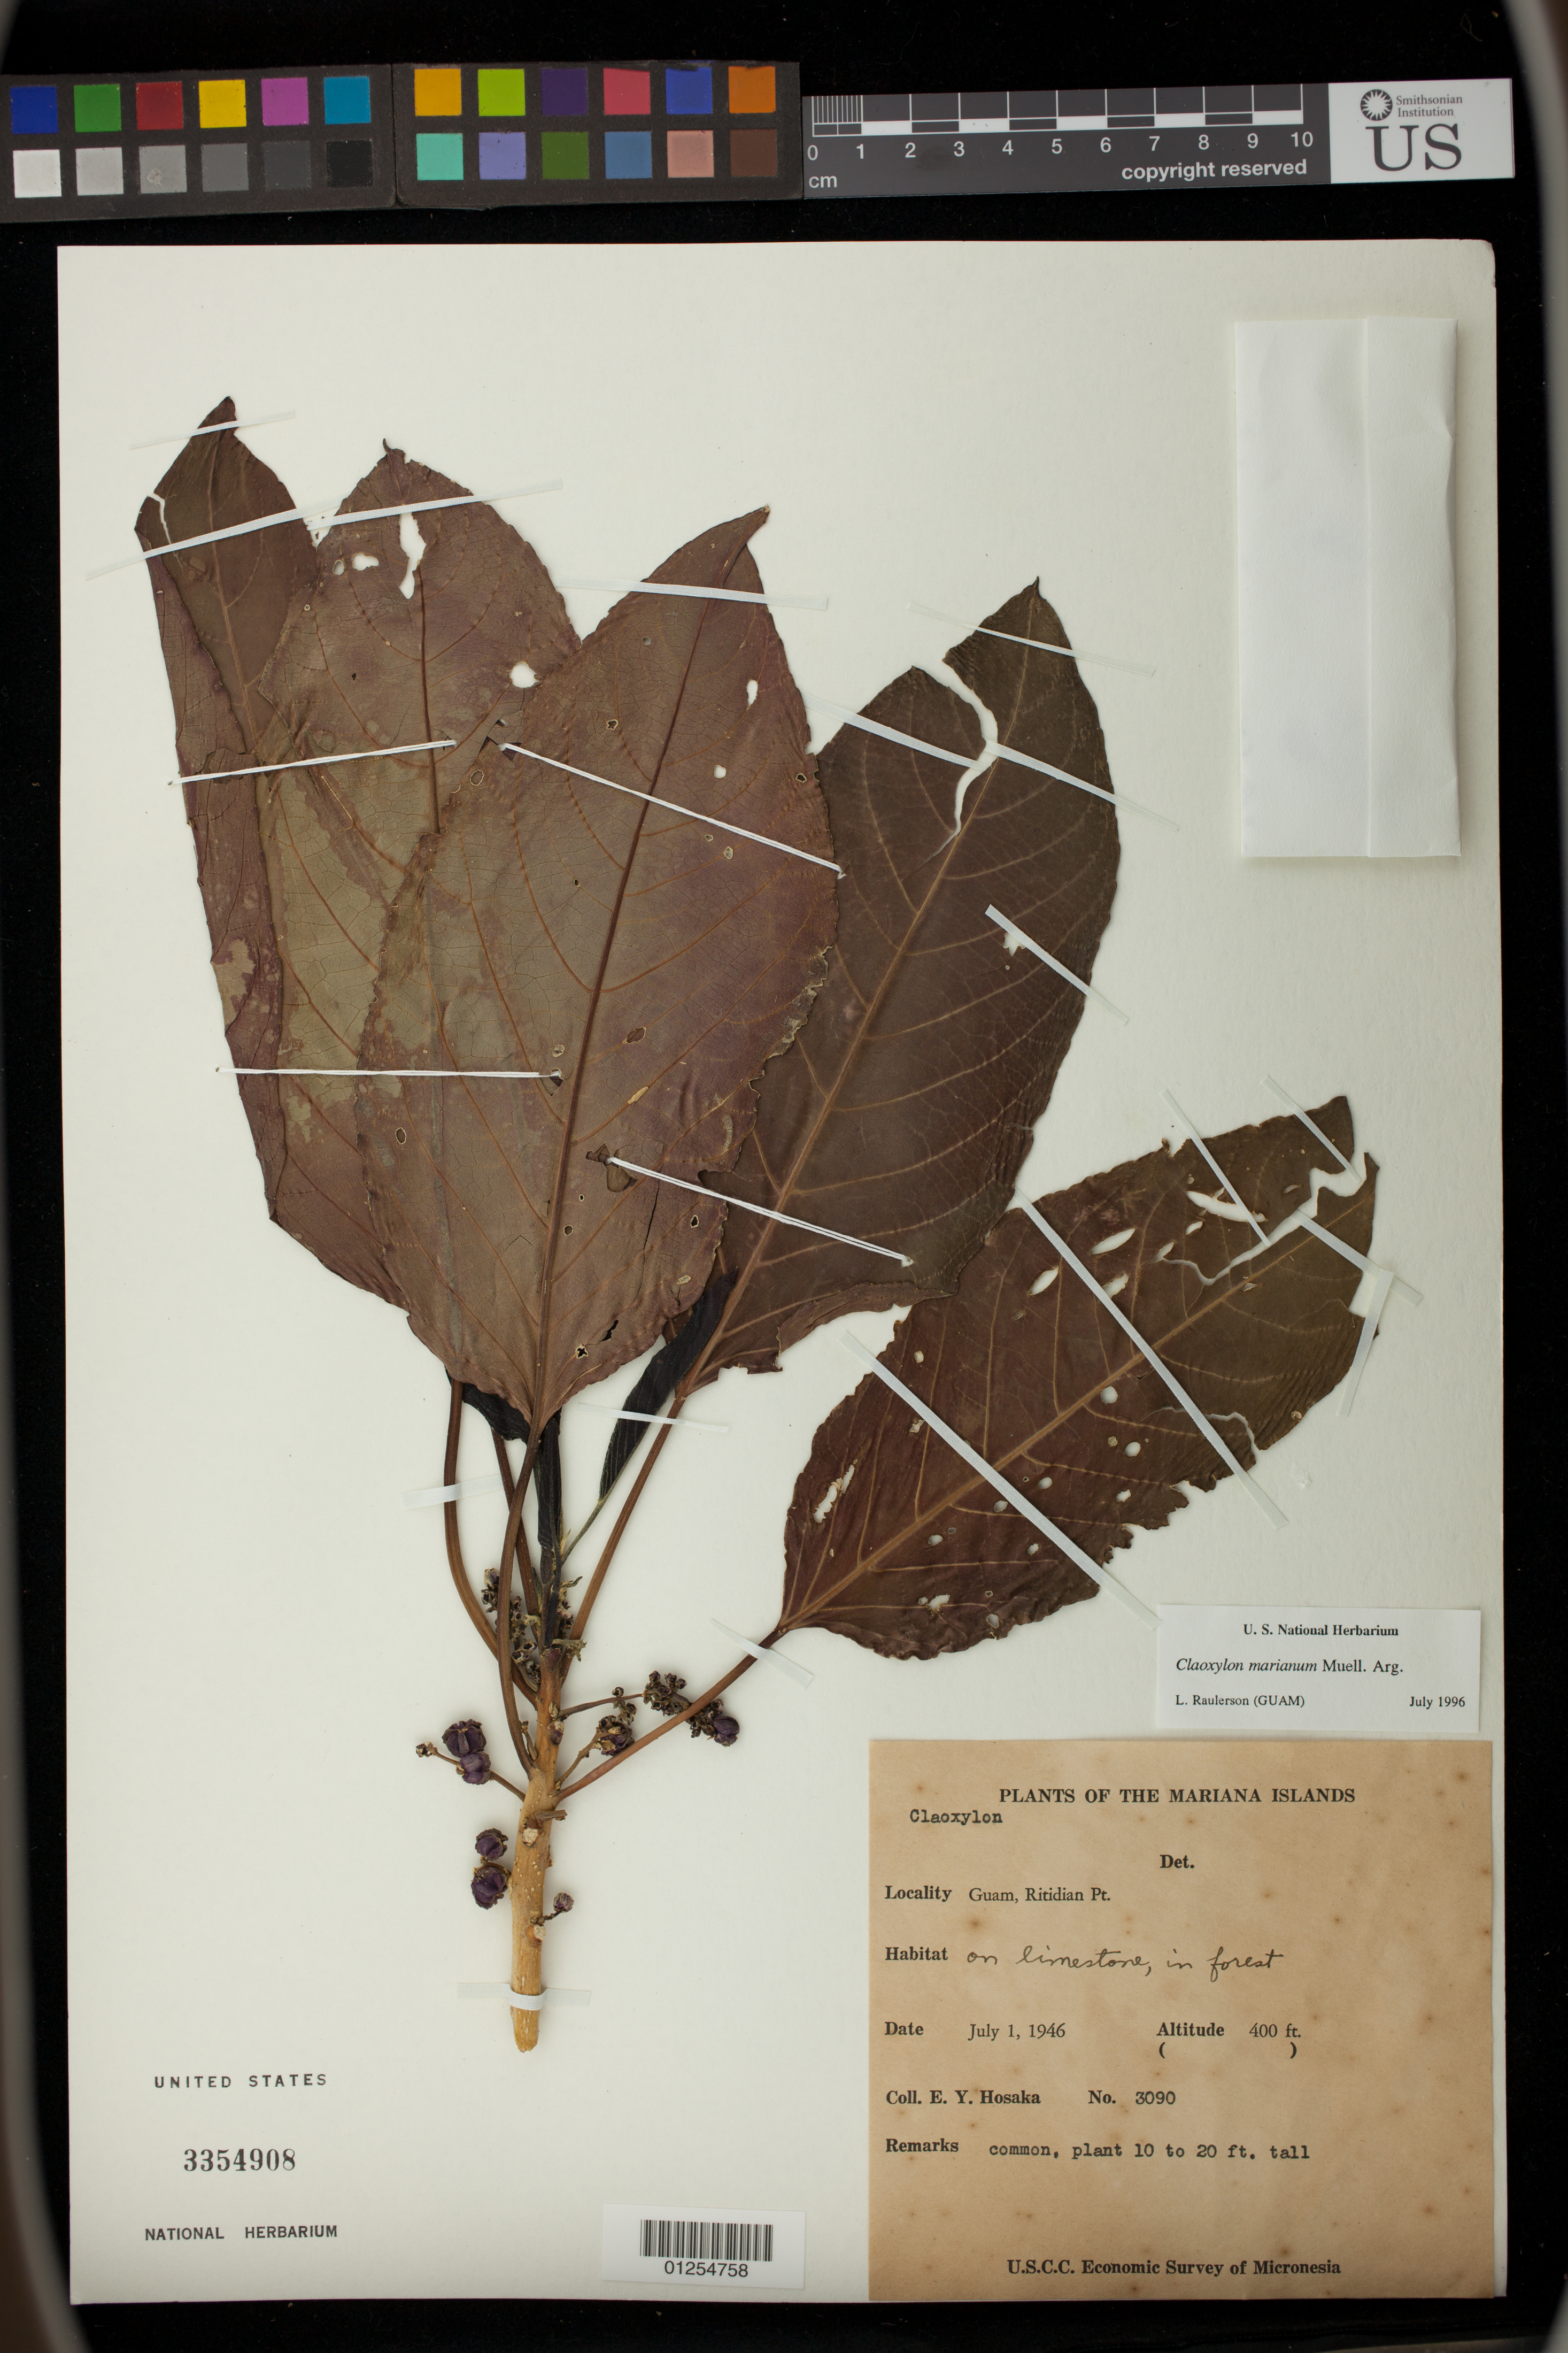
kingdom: Plantae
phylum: Tracheophyta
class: Magnoliopsida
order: Malpighiales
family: Euphorbiaceae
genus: Claoxylon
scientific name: Claoxylon marianum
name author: Müll. Arg.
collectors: E. Y. Hosaka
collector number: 3090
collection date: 1946-07-01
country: Guam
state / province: Yigo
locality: Ritidian Pt.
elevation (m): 122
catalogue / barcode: US 3354908